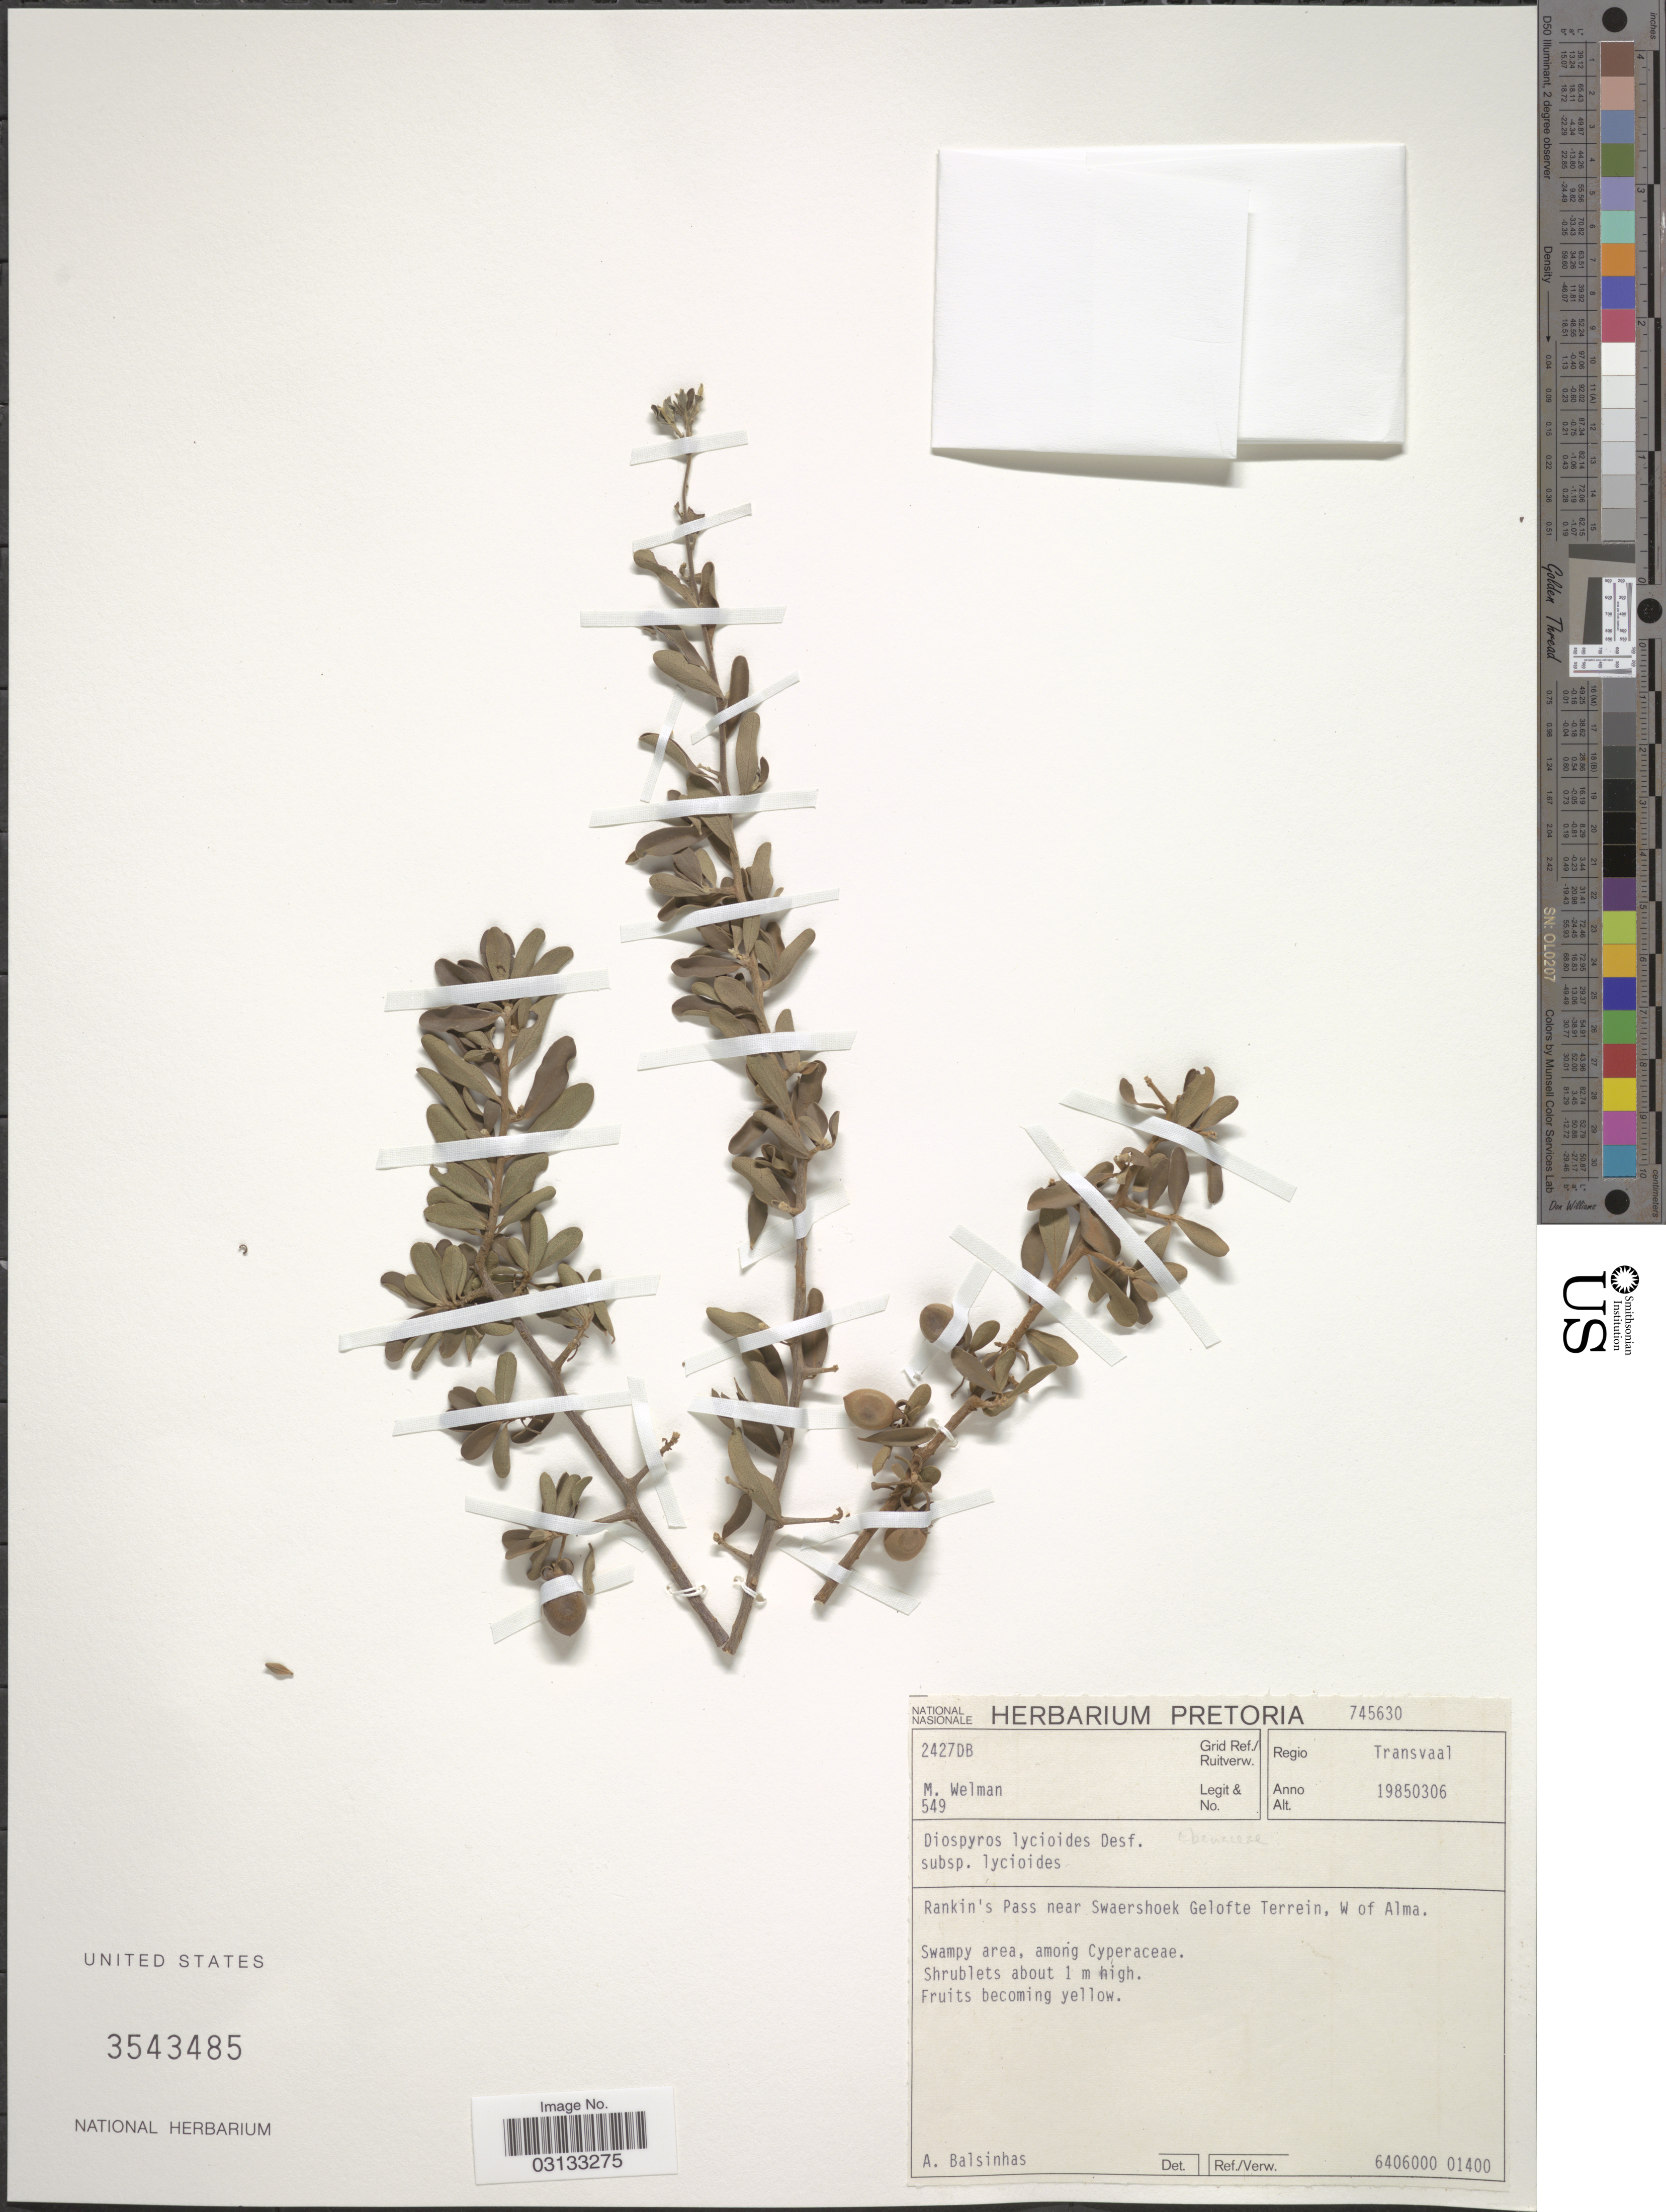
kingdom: Plantae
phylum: Tracheophyta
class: Magnoliopsida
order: Ericales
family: Ebenaceae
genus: Diospyros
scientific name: Diospyros lycioides subsp. lycioides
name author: Desf.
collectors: M. Welman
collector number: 549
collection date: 1985-03-06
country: South Africa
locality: Grid Ref./Ruitverw. 2427DB, Regio Transvaal, Rankin's Pass near Swaershoek Gelofte Terrein, W of Alma.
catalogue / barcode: US 3543485